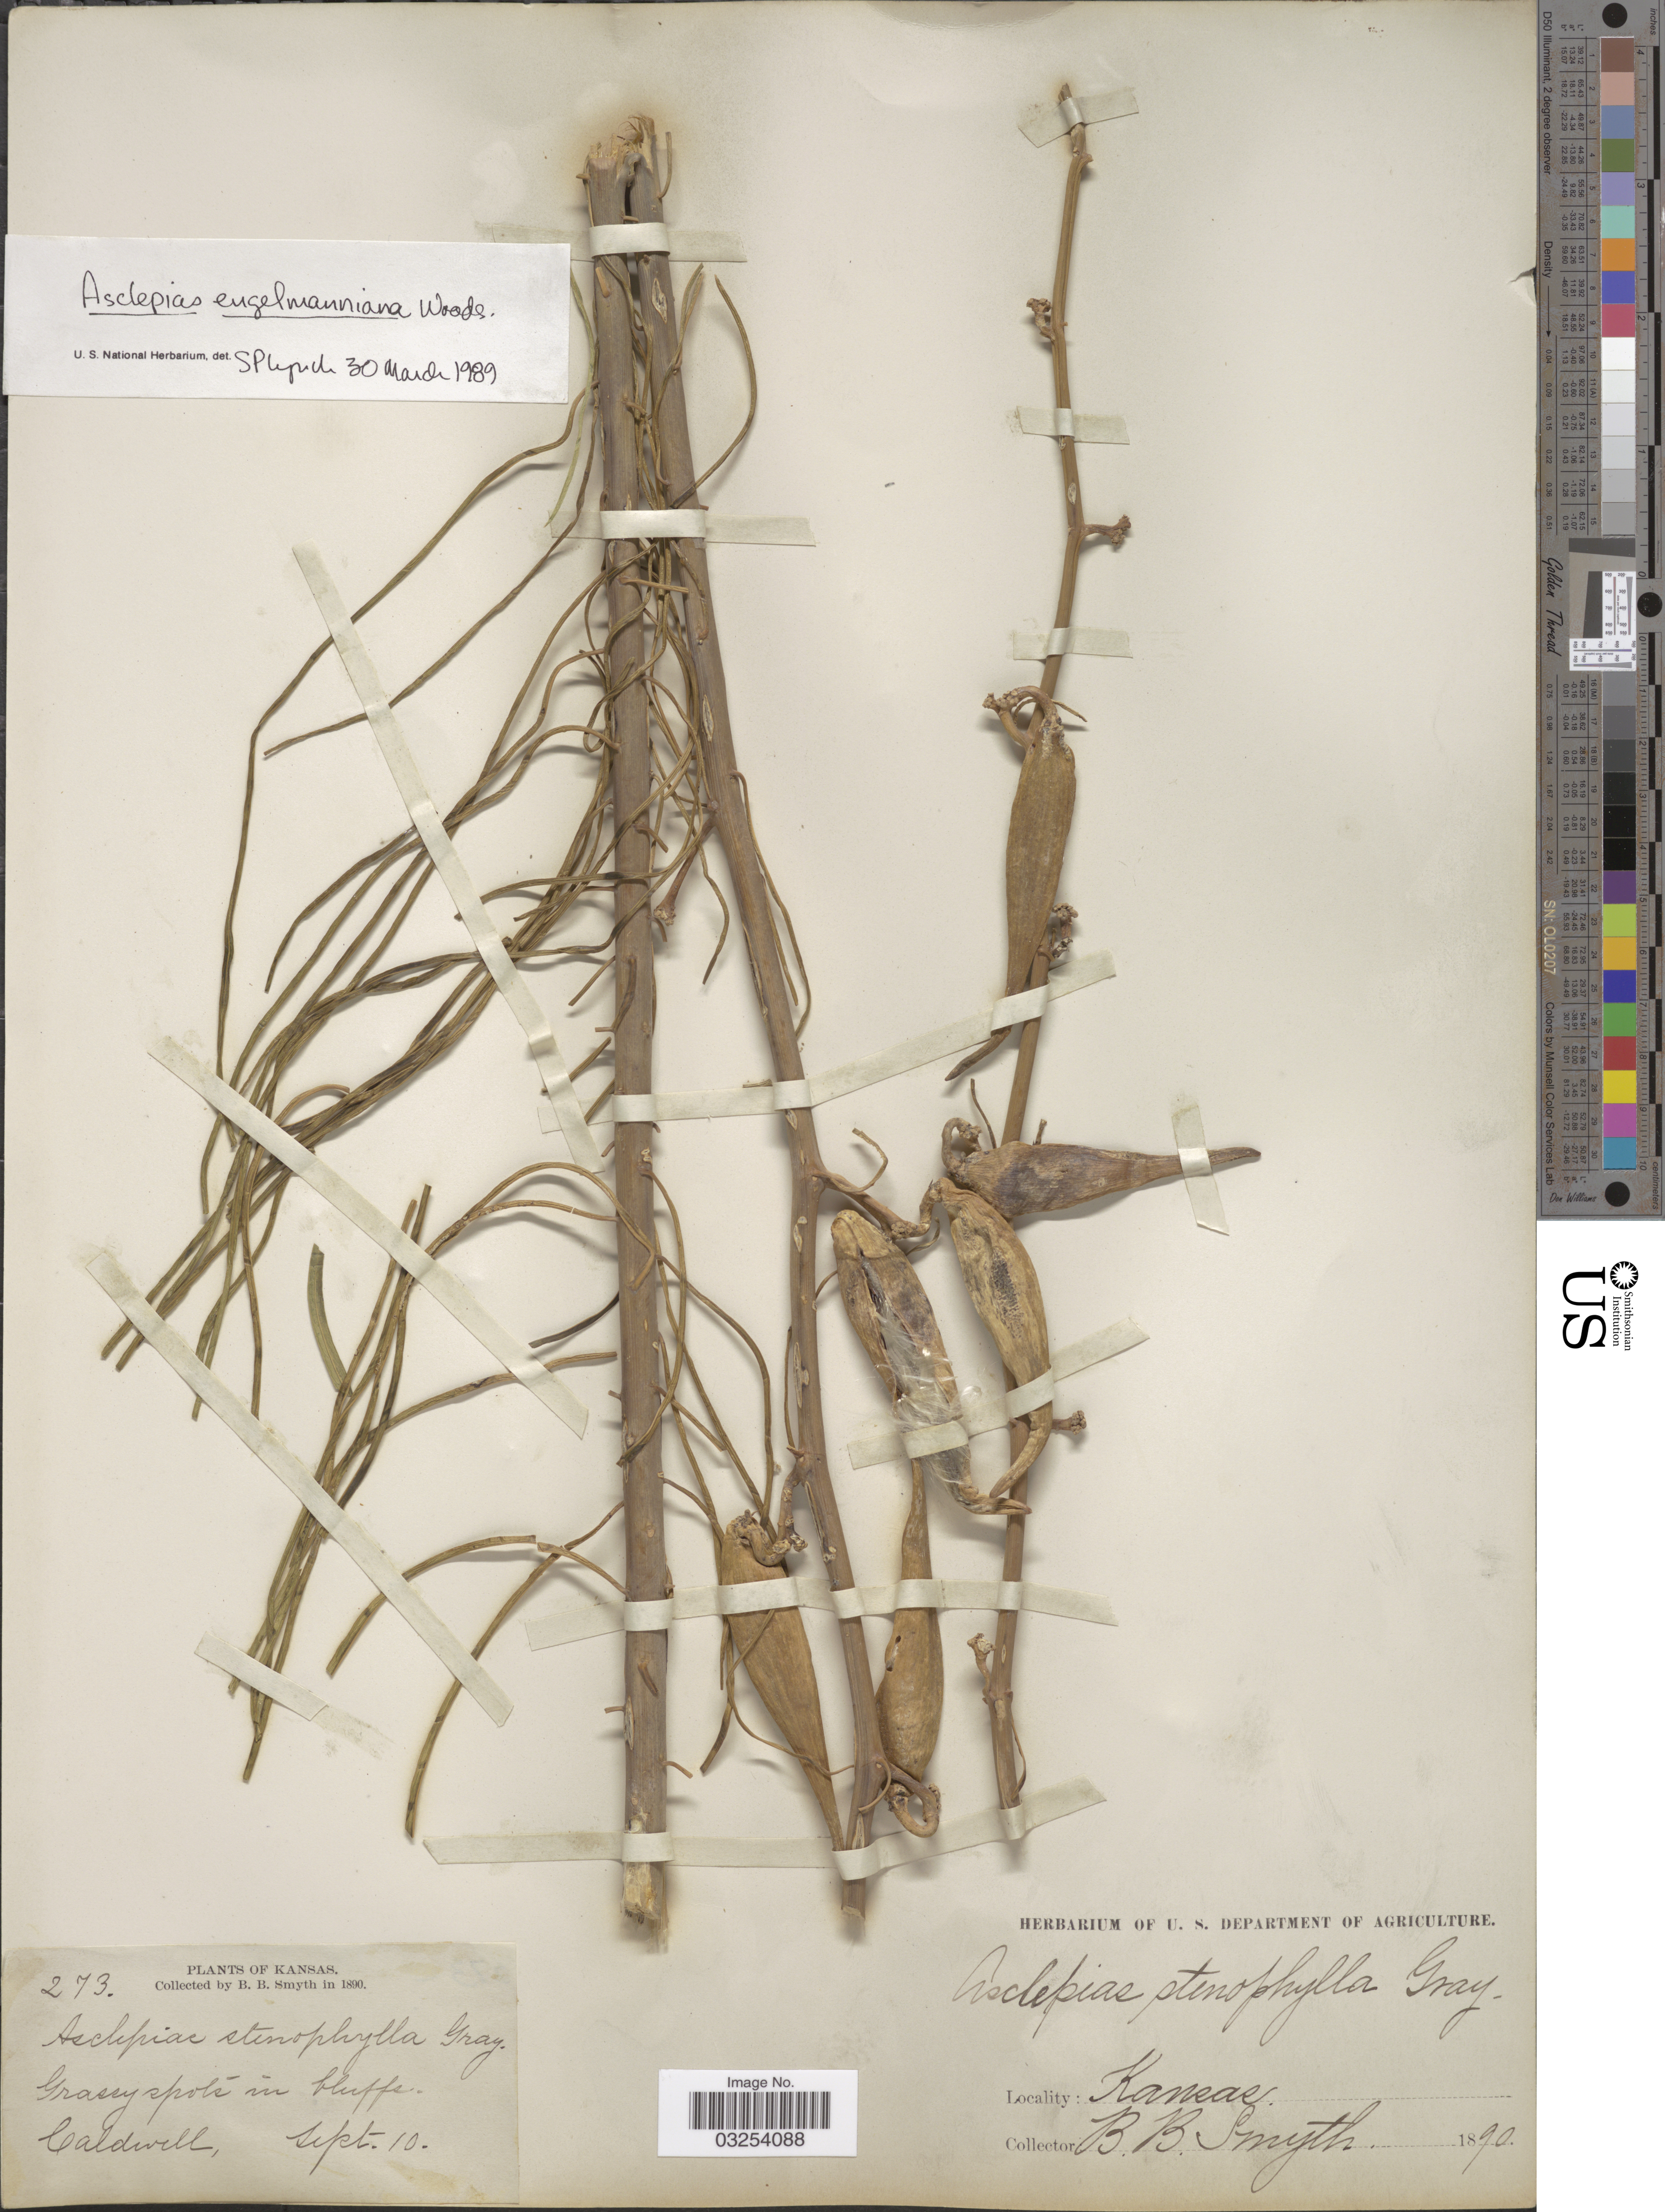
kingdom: Plantae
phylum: Tracheophyta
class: Magnoliopsida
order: Gentianales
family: Apocynaceae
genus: Asclepias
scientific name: Asclepias engelmanniana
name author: Woodson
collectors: B. Smyth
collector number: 273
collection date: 1890-09-10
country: United States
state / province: Kansas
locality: Caldwell.